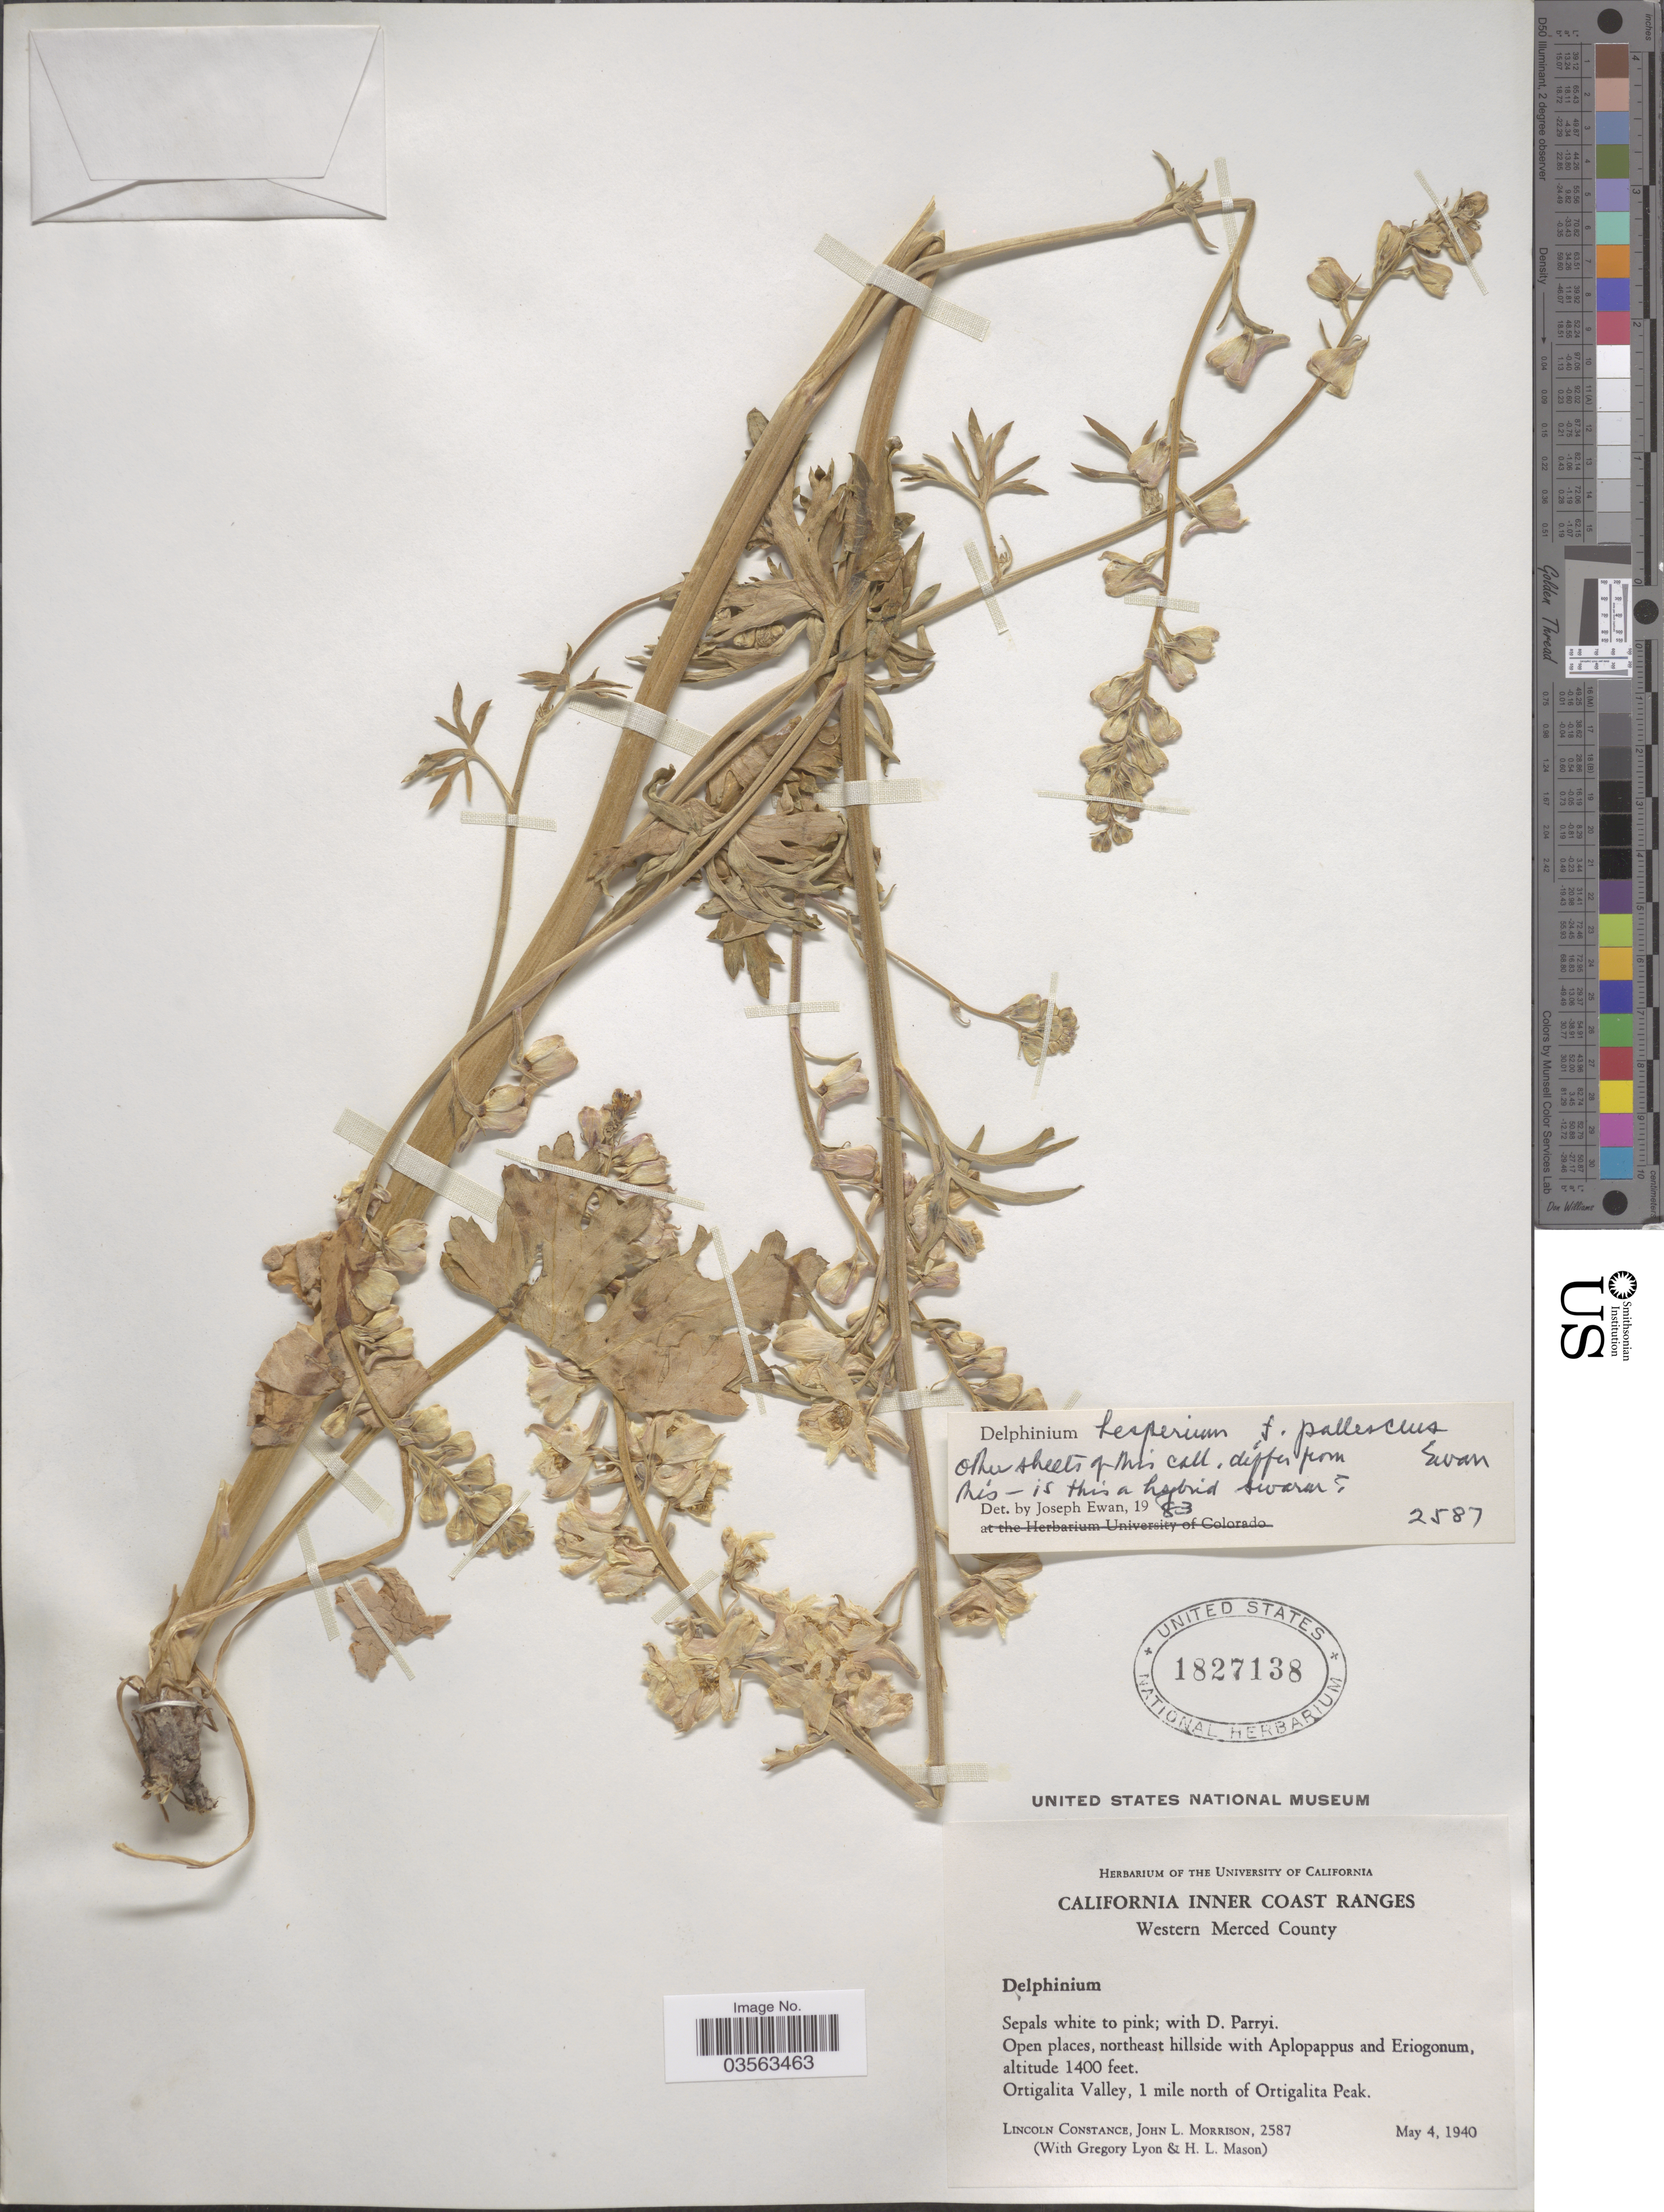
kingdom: Plantae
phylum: Tracheophyta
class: Magnoliopsida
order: Ranunculales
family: Ranunculaceae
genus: Delphinium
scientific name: Delphinium hesperium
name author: A. Gray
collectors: L. Constance, J. Morrison, G. Lyon & H. L. Mason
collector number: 2587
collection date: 1940-05-04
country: United States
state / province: California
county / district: Merced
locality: California Inner Coast Ranges. Western Merced County. Open places, northeast hillside. Ortigalita Valley, 1 mile north of Ortigalita Peak.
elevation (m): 427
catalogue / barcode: US 1827138